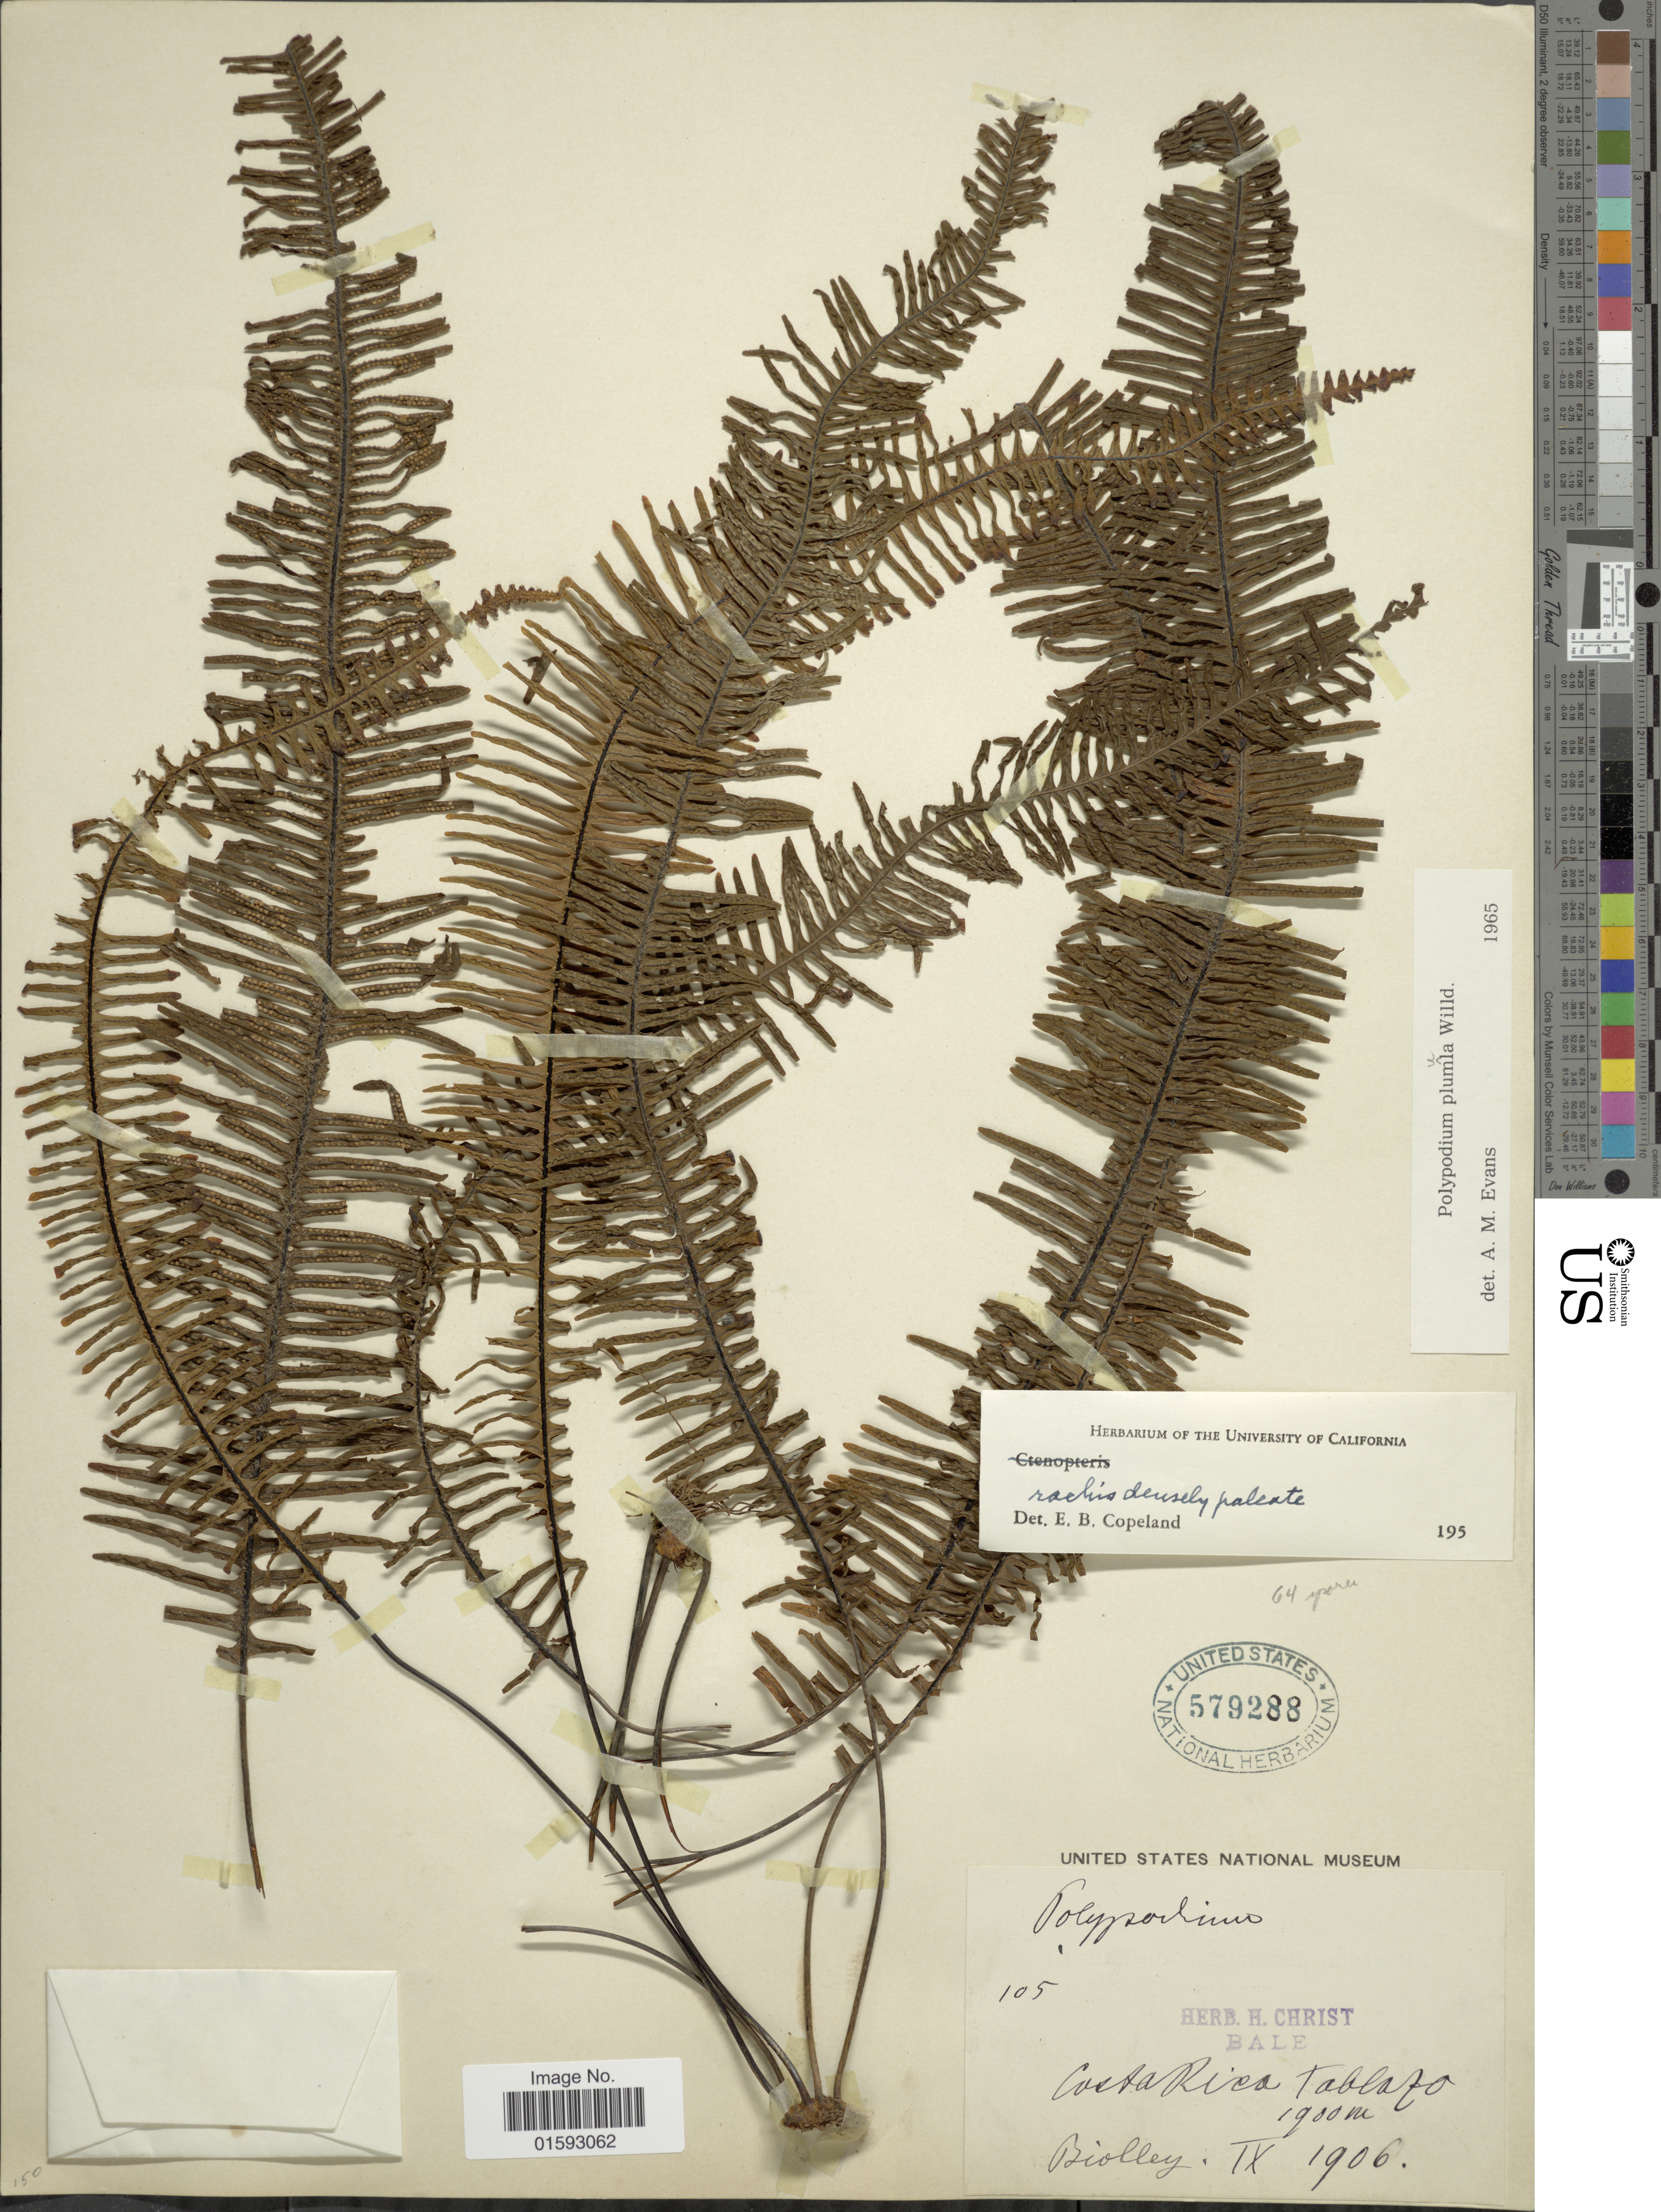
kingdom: Plantae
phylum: Tracheophyta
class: Polypodiopsida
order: Polypodiales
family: Polypodiaceae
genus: Pecluma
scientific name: Pecluma plumula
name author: (Humb. & Bonpl. ex Willd.) M.G. Price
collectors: P. Biolley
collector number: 105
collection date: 1906-09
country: Costa Rica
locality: Tablazo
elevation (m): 1900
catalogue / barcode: US 579288